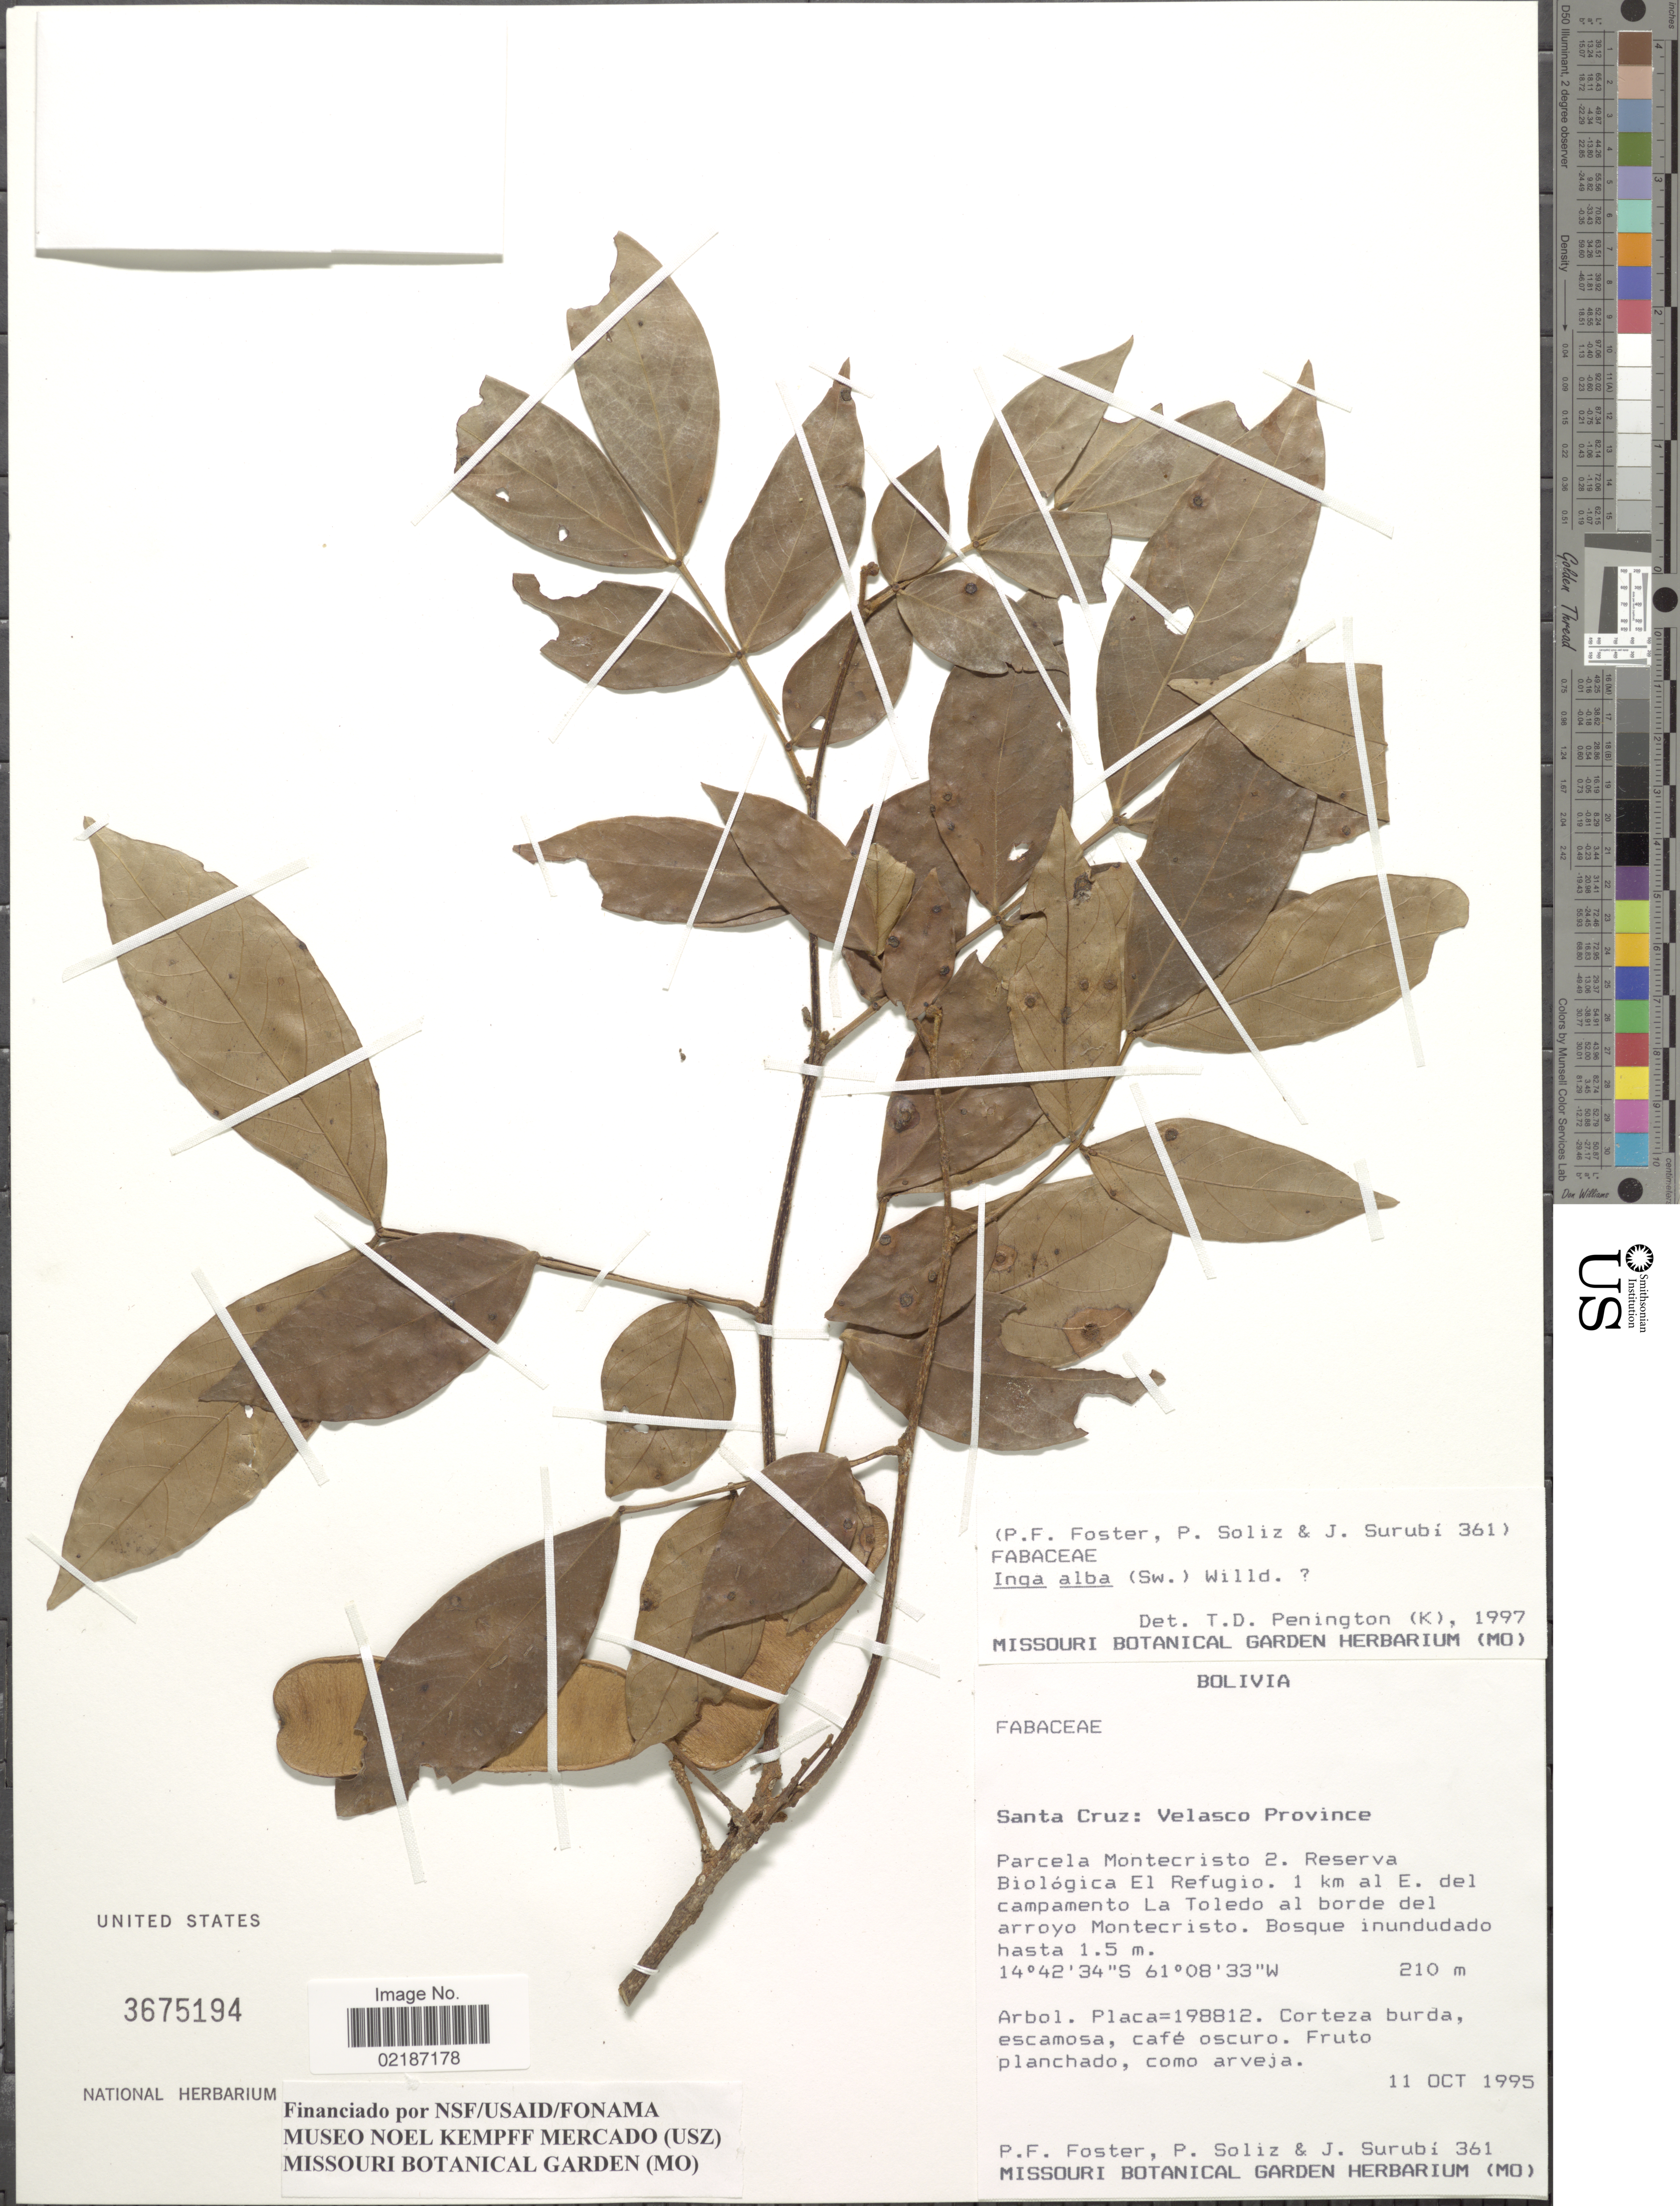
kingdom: Plantae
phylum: Tracheophyta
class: Magnoliopsida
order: Fabales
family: Fabaceae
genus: Inga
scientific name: Inga alba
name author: (Sw.) Willd.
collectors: P. Foster, P. Soliz & J. Surubi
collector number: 361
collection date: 1995-10-11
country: Bolivia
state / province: Santa Cruz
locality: Velasco Province, Biológica El Refugio, 1 km al E. del campamento La Toledo al borde del arroyo Montecristo, bosque inundudado hasta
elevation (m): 210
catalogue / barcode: US 3675194